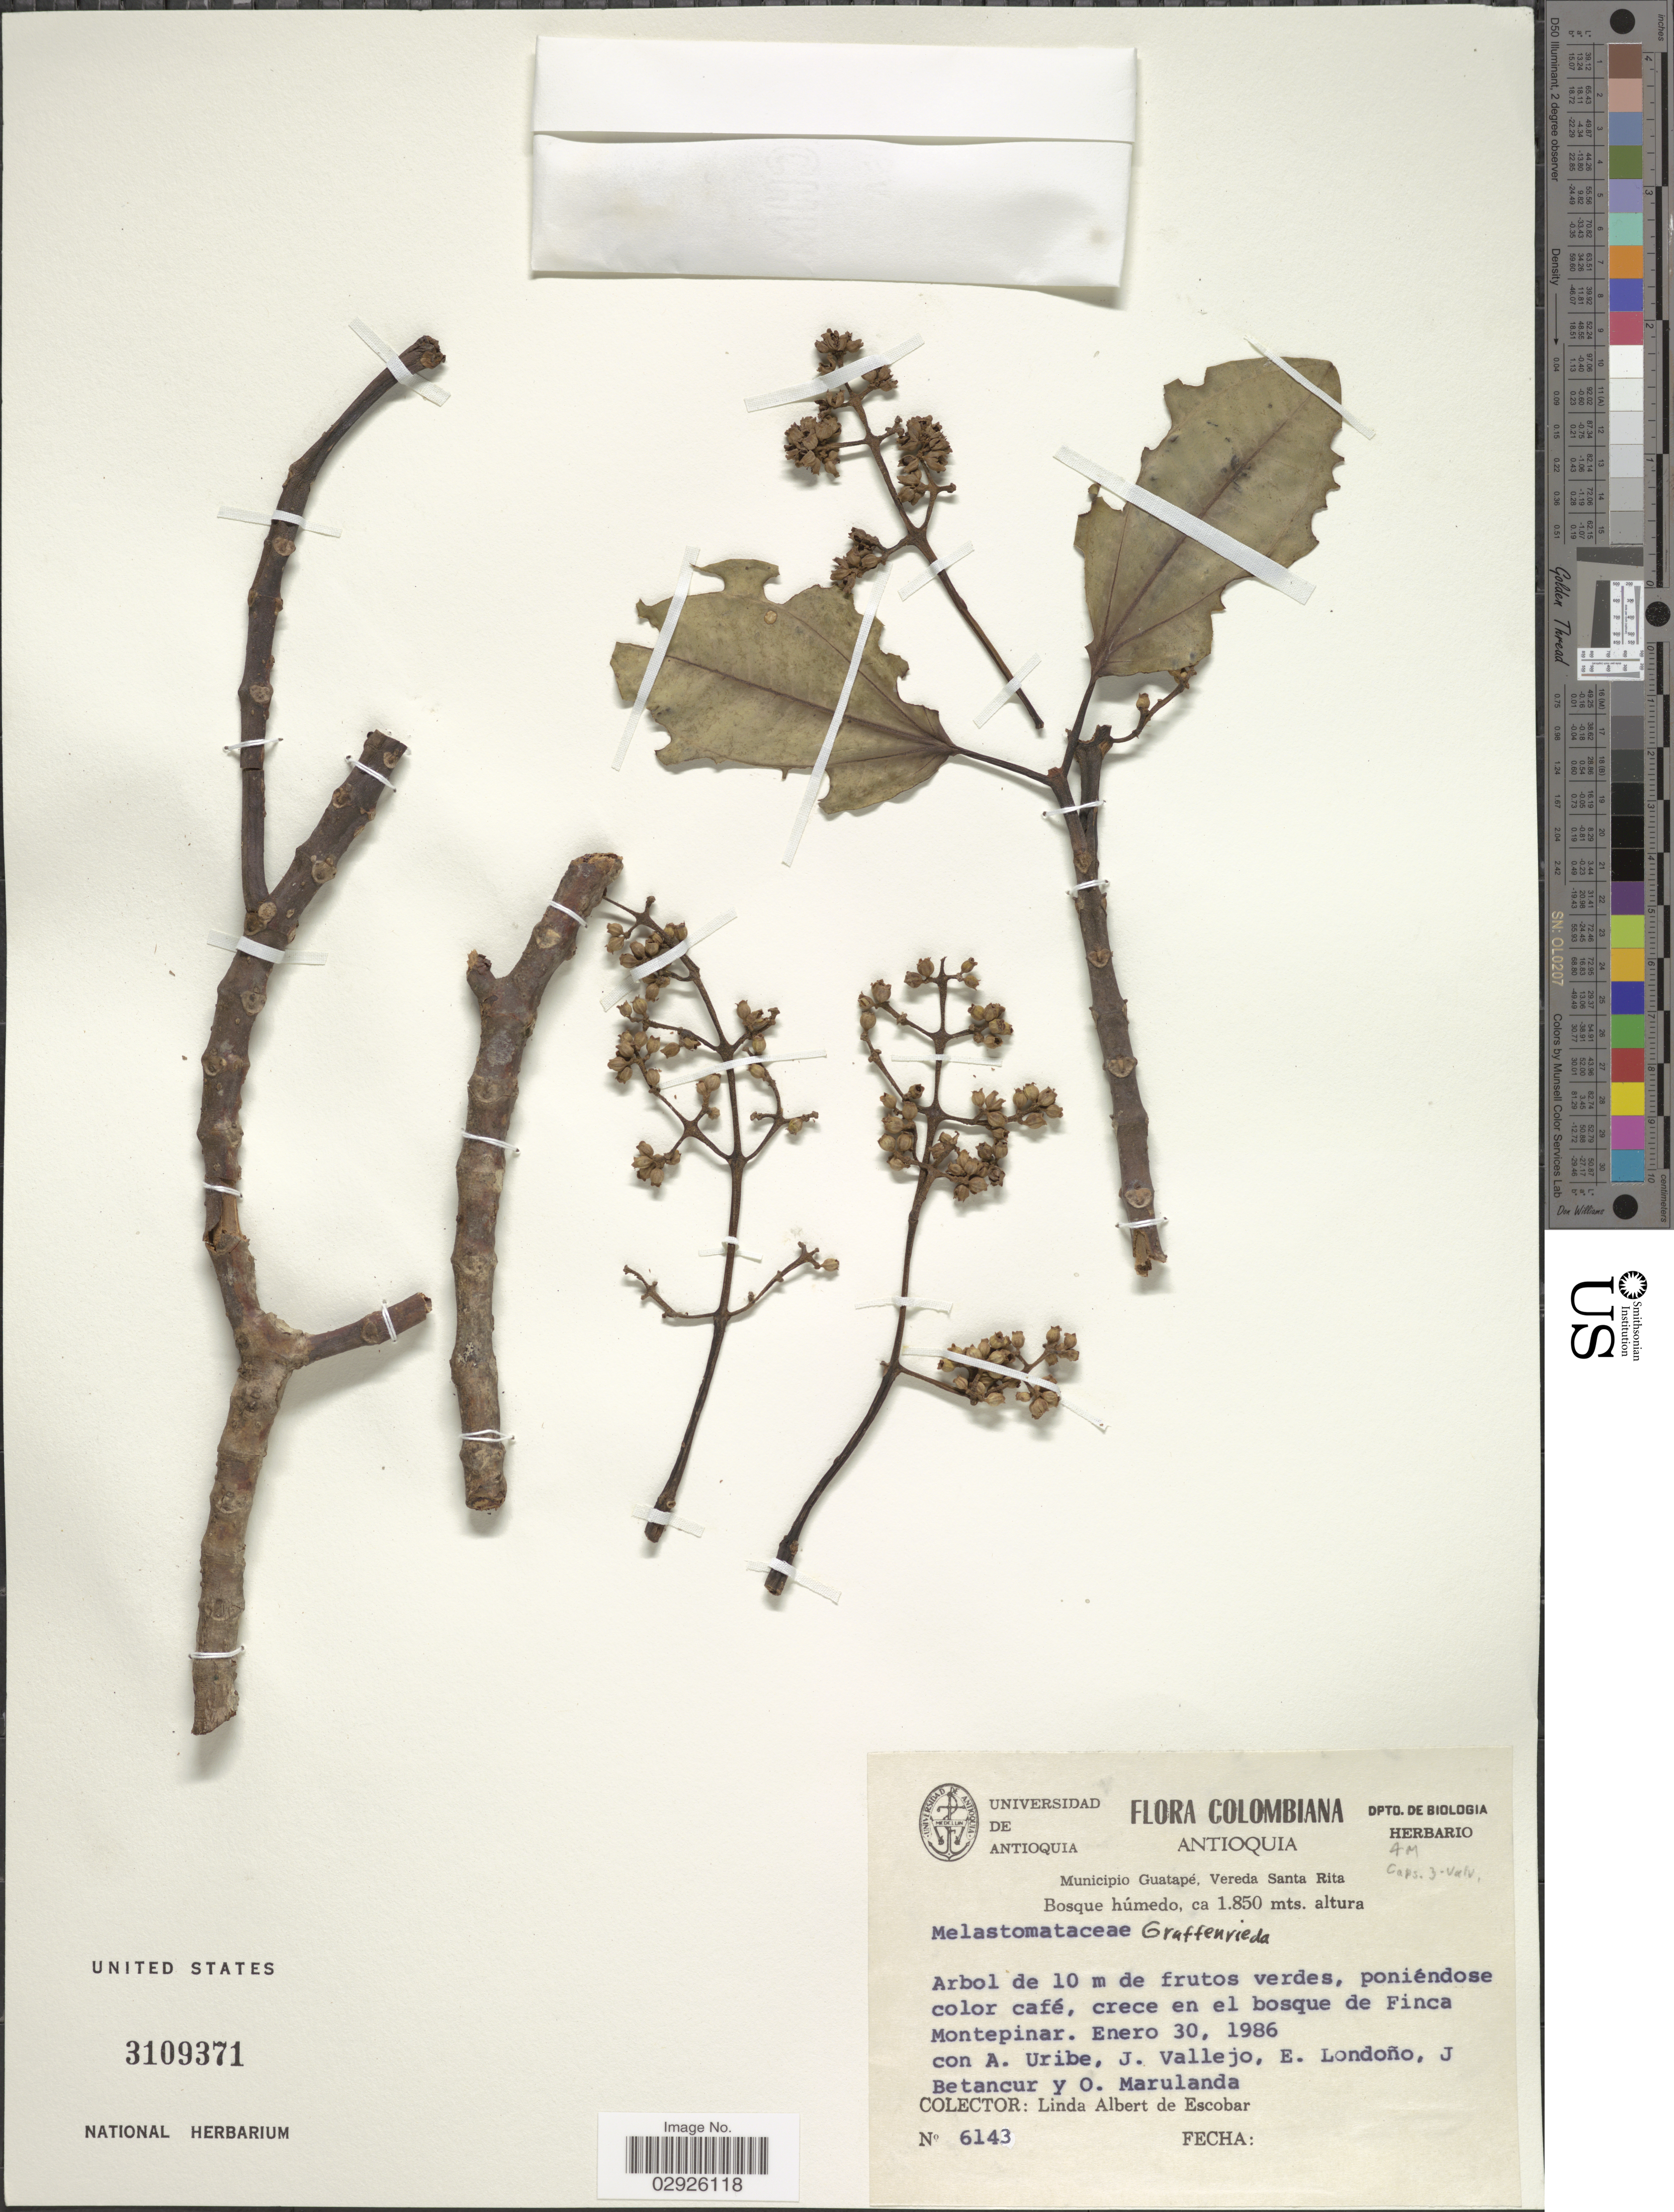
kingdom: Plantae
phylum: Tracheophyta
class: Magnoliopsida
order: Myrtales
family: Melastomataceae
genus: Graffenrieda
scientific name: Graffenrieda sp.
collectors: L. K. de Escobar, A. Uribe, J. Vallejo, E. Londono & et al.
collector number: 6143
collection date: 1986-01-30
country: Colombia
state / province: Antioquia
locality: Municipio Guatapé, Vereda Santa Rita. Crece en el bosque de Finca Montepinar.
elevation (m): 1850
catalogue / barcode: US 3109371